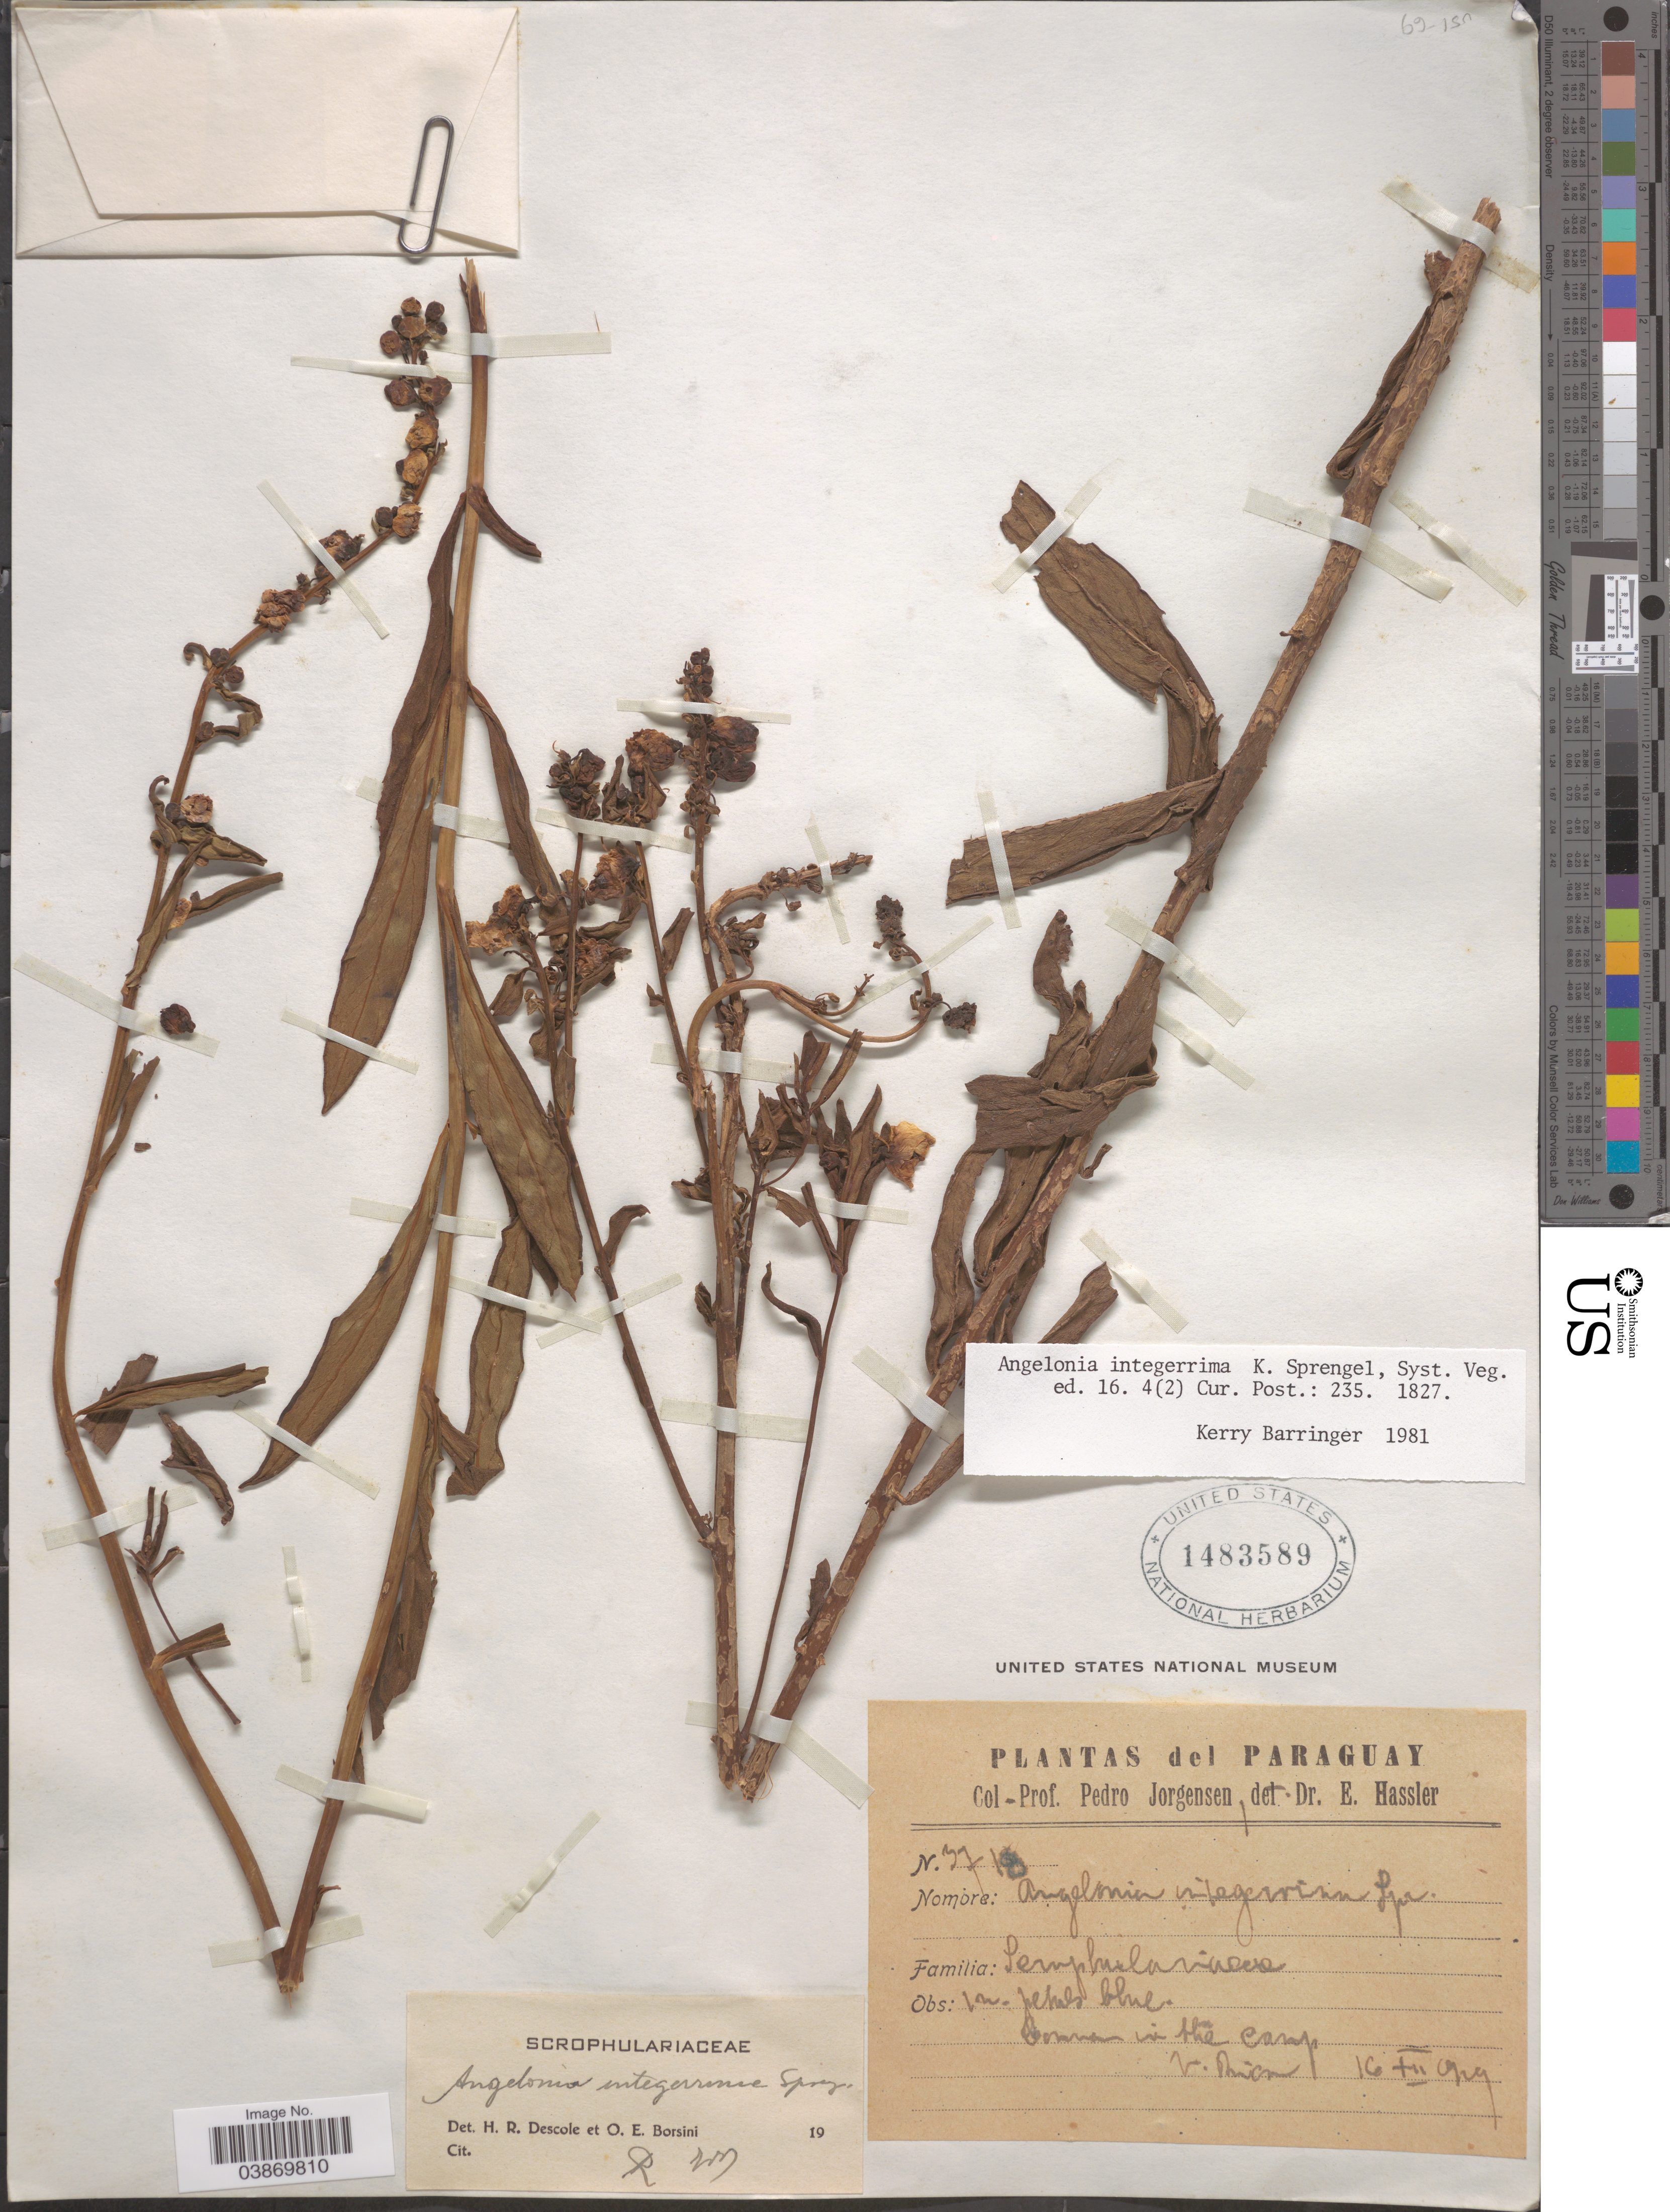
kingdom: Plantae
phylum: Tracheophyta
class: Magnoliopsida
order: Lamiales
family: Plantaginaceae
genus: Angelonia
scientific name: Angelonia integerrima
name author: Spreng.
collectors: P. Jörgensen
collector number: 3718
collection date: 1929-12-16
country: Paraguay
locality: Common in the camp, V. Rica.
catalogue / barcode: US 1483589